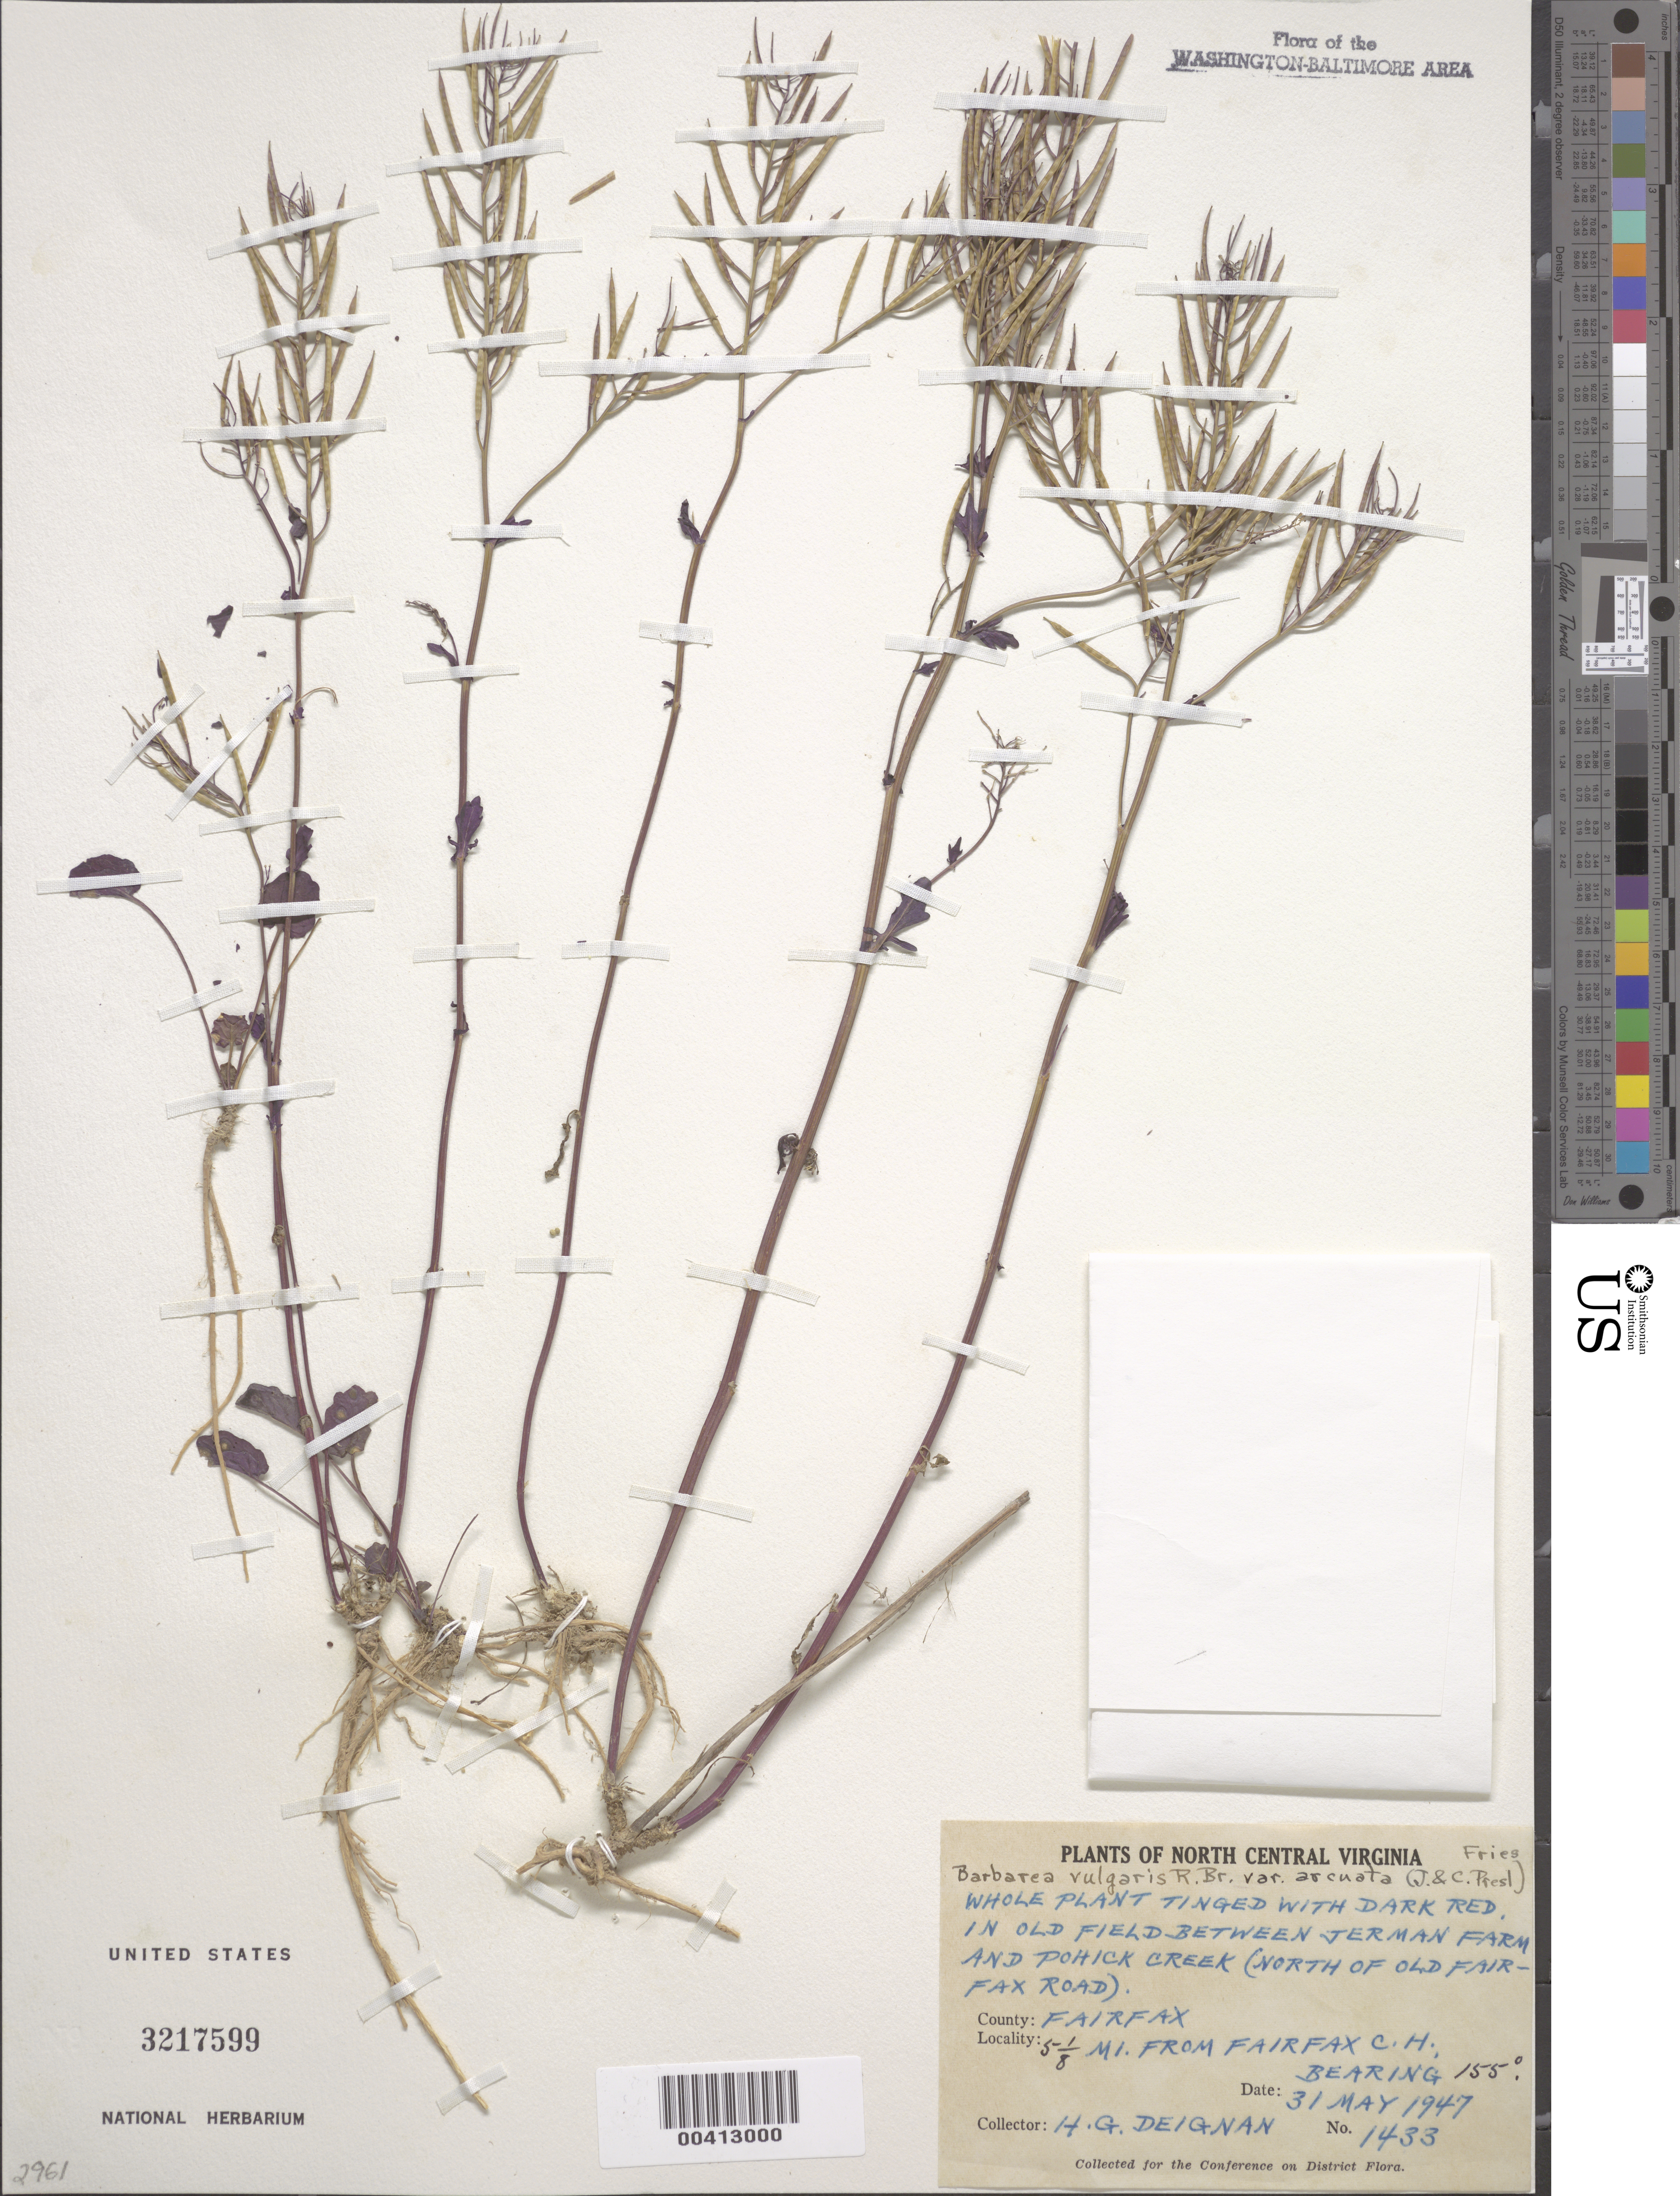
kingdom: Plantae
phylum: Tracheophyta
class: Magnoliopsida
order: Brassicales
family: Brassicaceae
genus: Barbarea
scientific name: Barbarea vulgaris var. arcuata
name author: (Opiz ex J. Presl & C. Presl) Fr.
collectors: H. Deignan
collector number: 1433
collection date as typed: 31 May 1947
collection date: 1947-05-31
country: United States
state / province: Virginia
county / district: Fairfax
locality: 5 1/8 mi. from Fairfax County Courthouse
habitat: In old field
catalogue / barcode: US 3217599